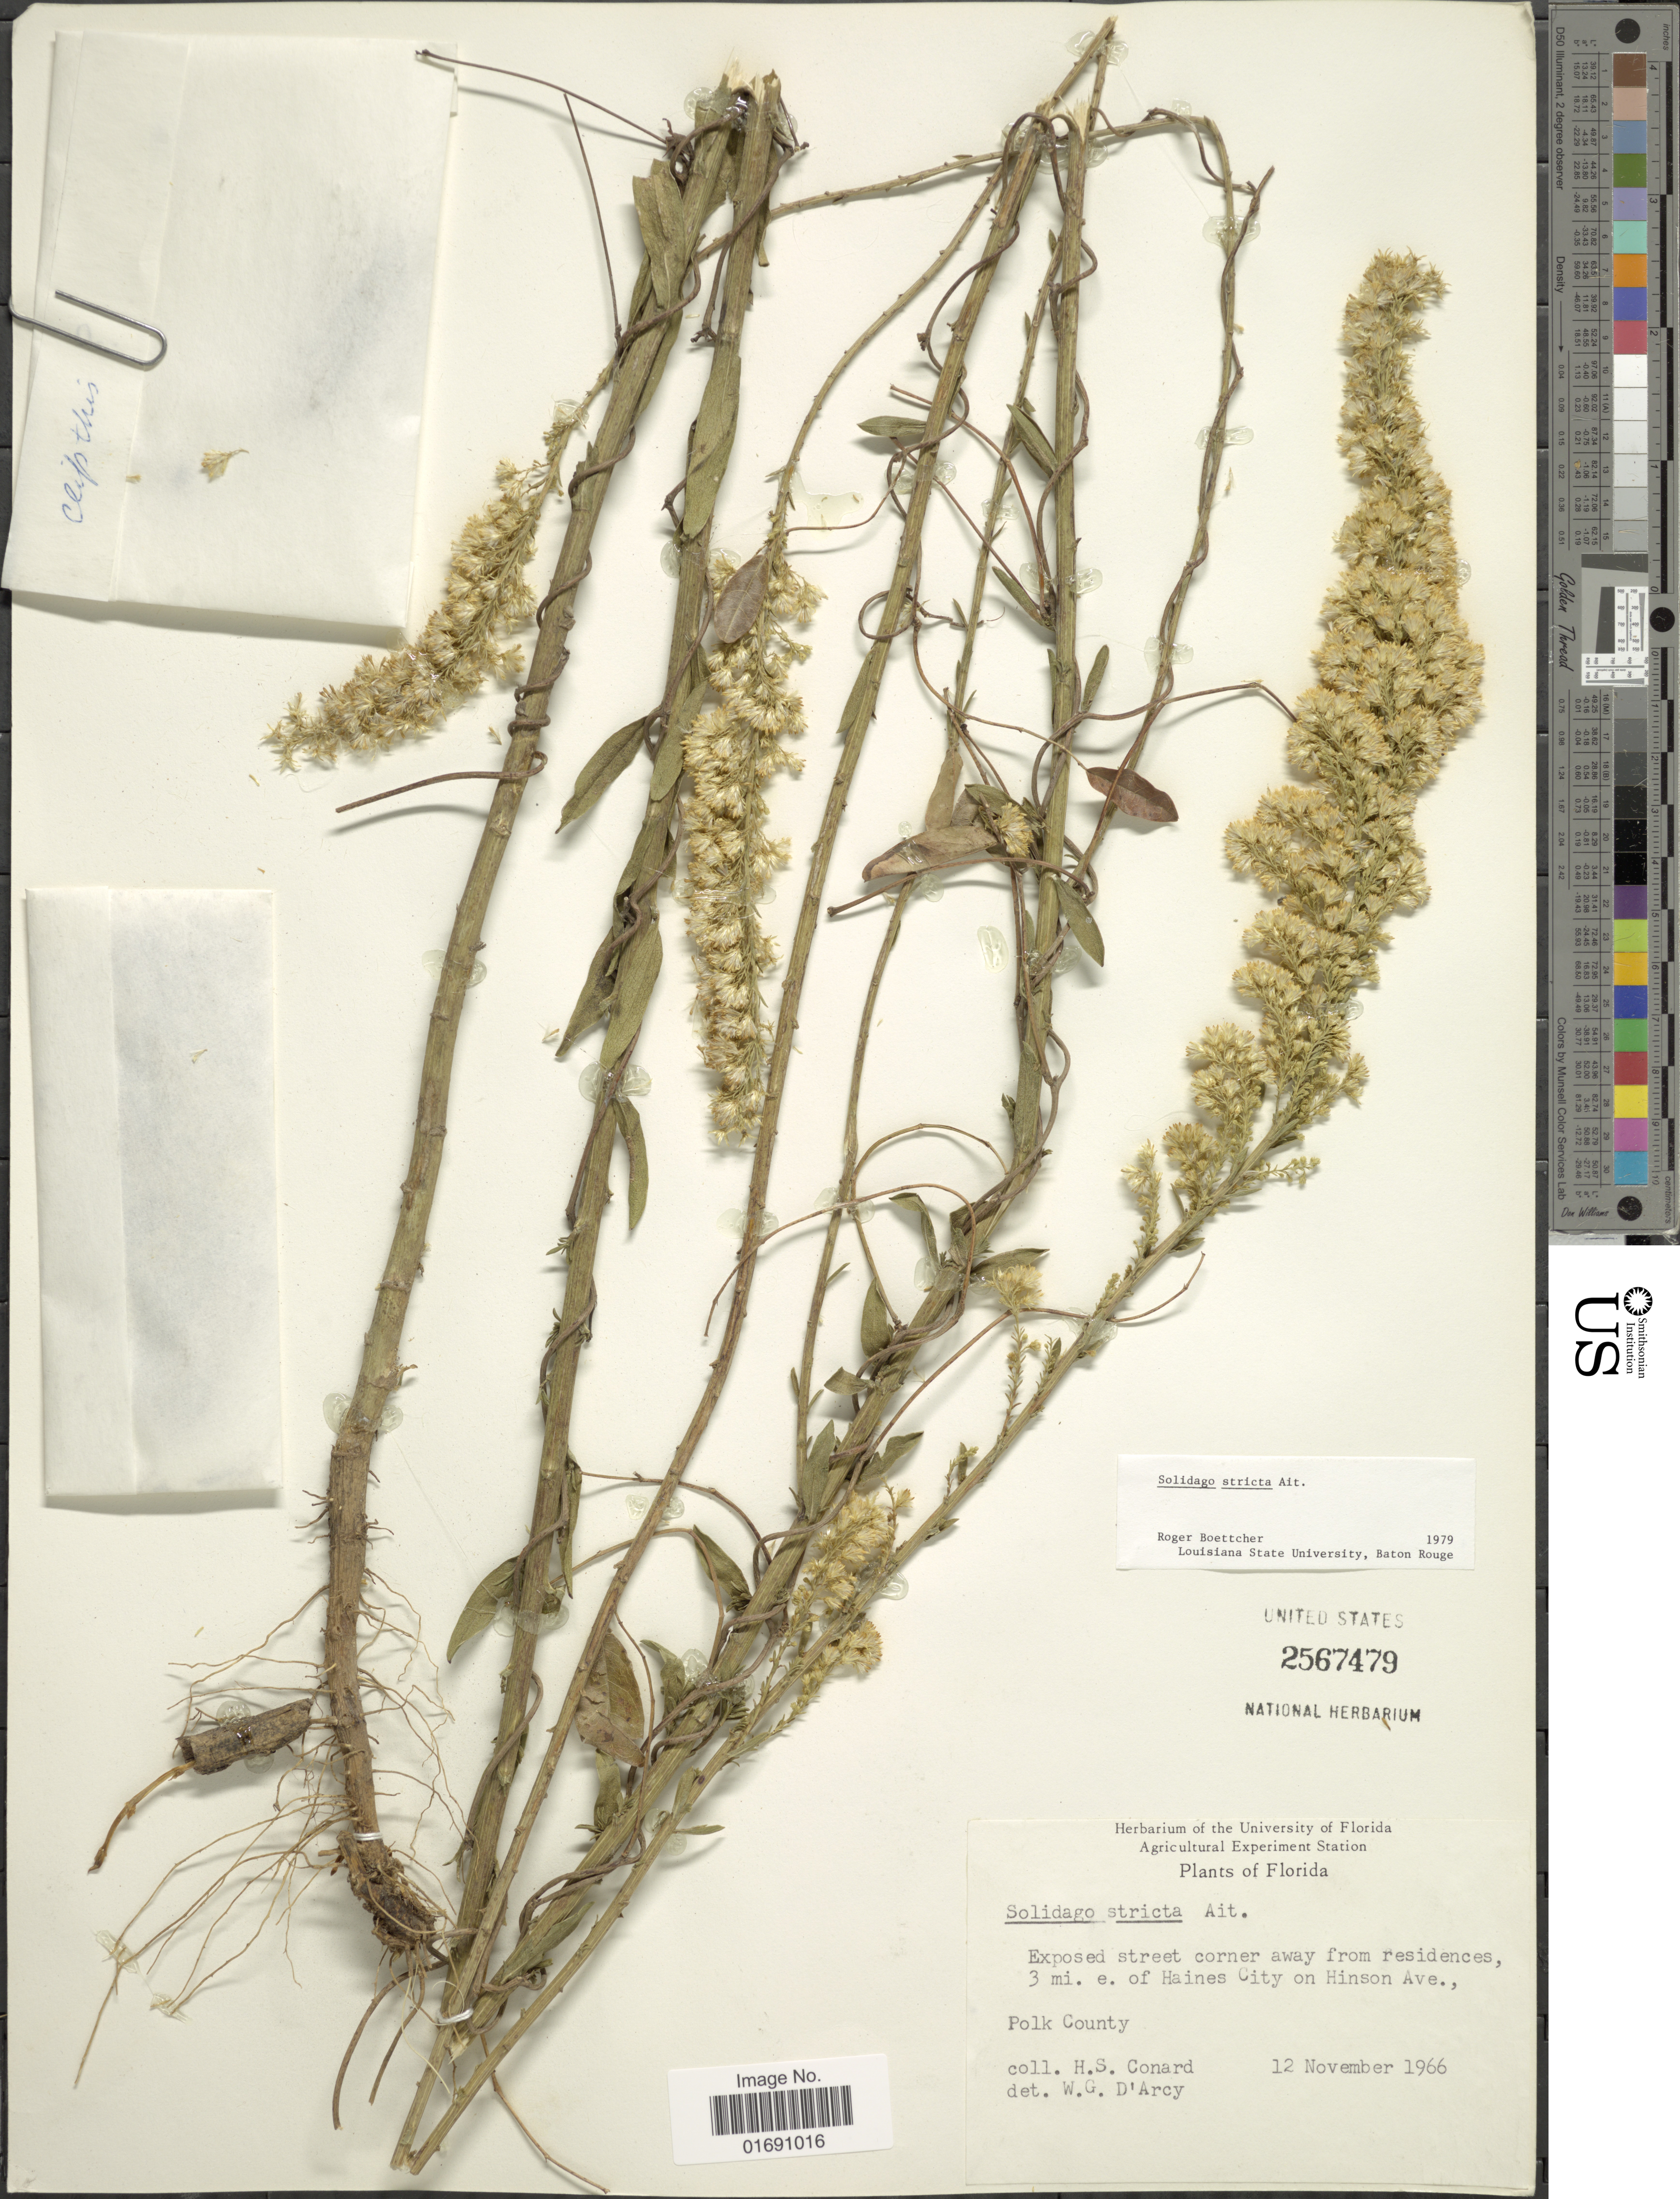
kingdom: Plantae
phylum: Tracheophyta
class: Magnoliopsida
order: Asterales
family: Asteraceae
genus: Solidago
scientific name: Solidago stricta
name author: Aiton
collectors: H. S. Conard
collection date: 1966-11-12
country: United States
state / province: Florida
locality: Exposed street corner away from residnces, 3 mi. e. of Haines City on Hinson Ave., Polk County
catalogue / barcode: US 2567479